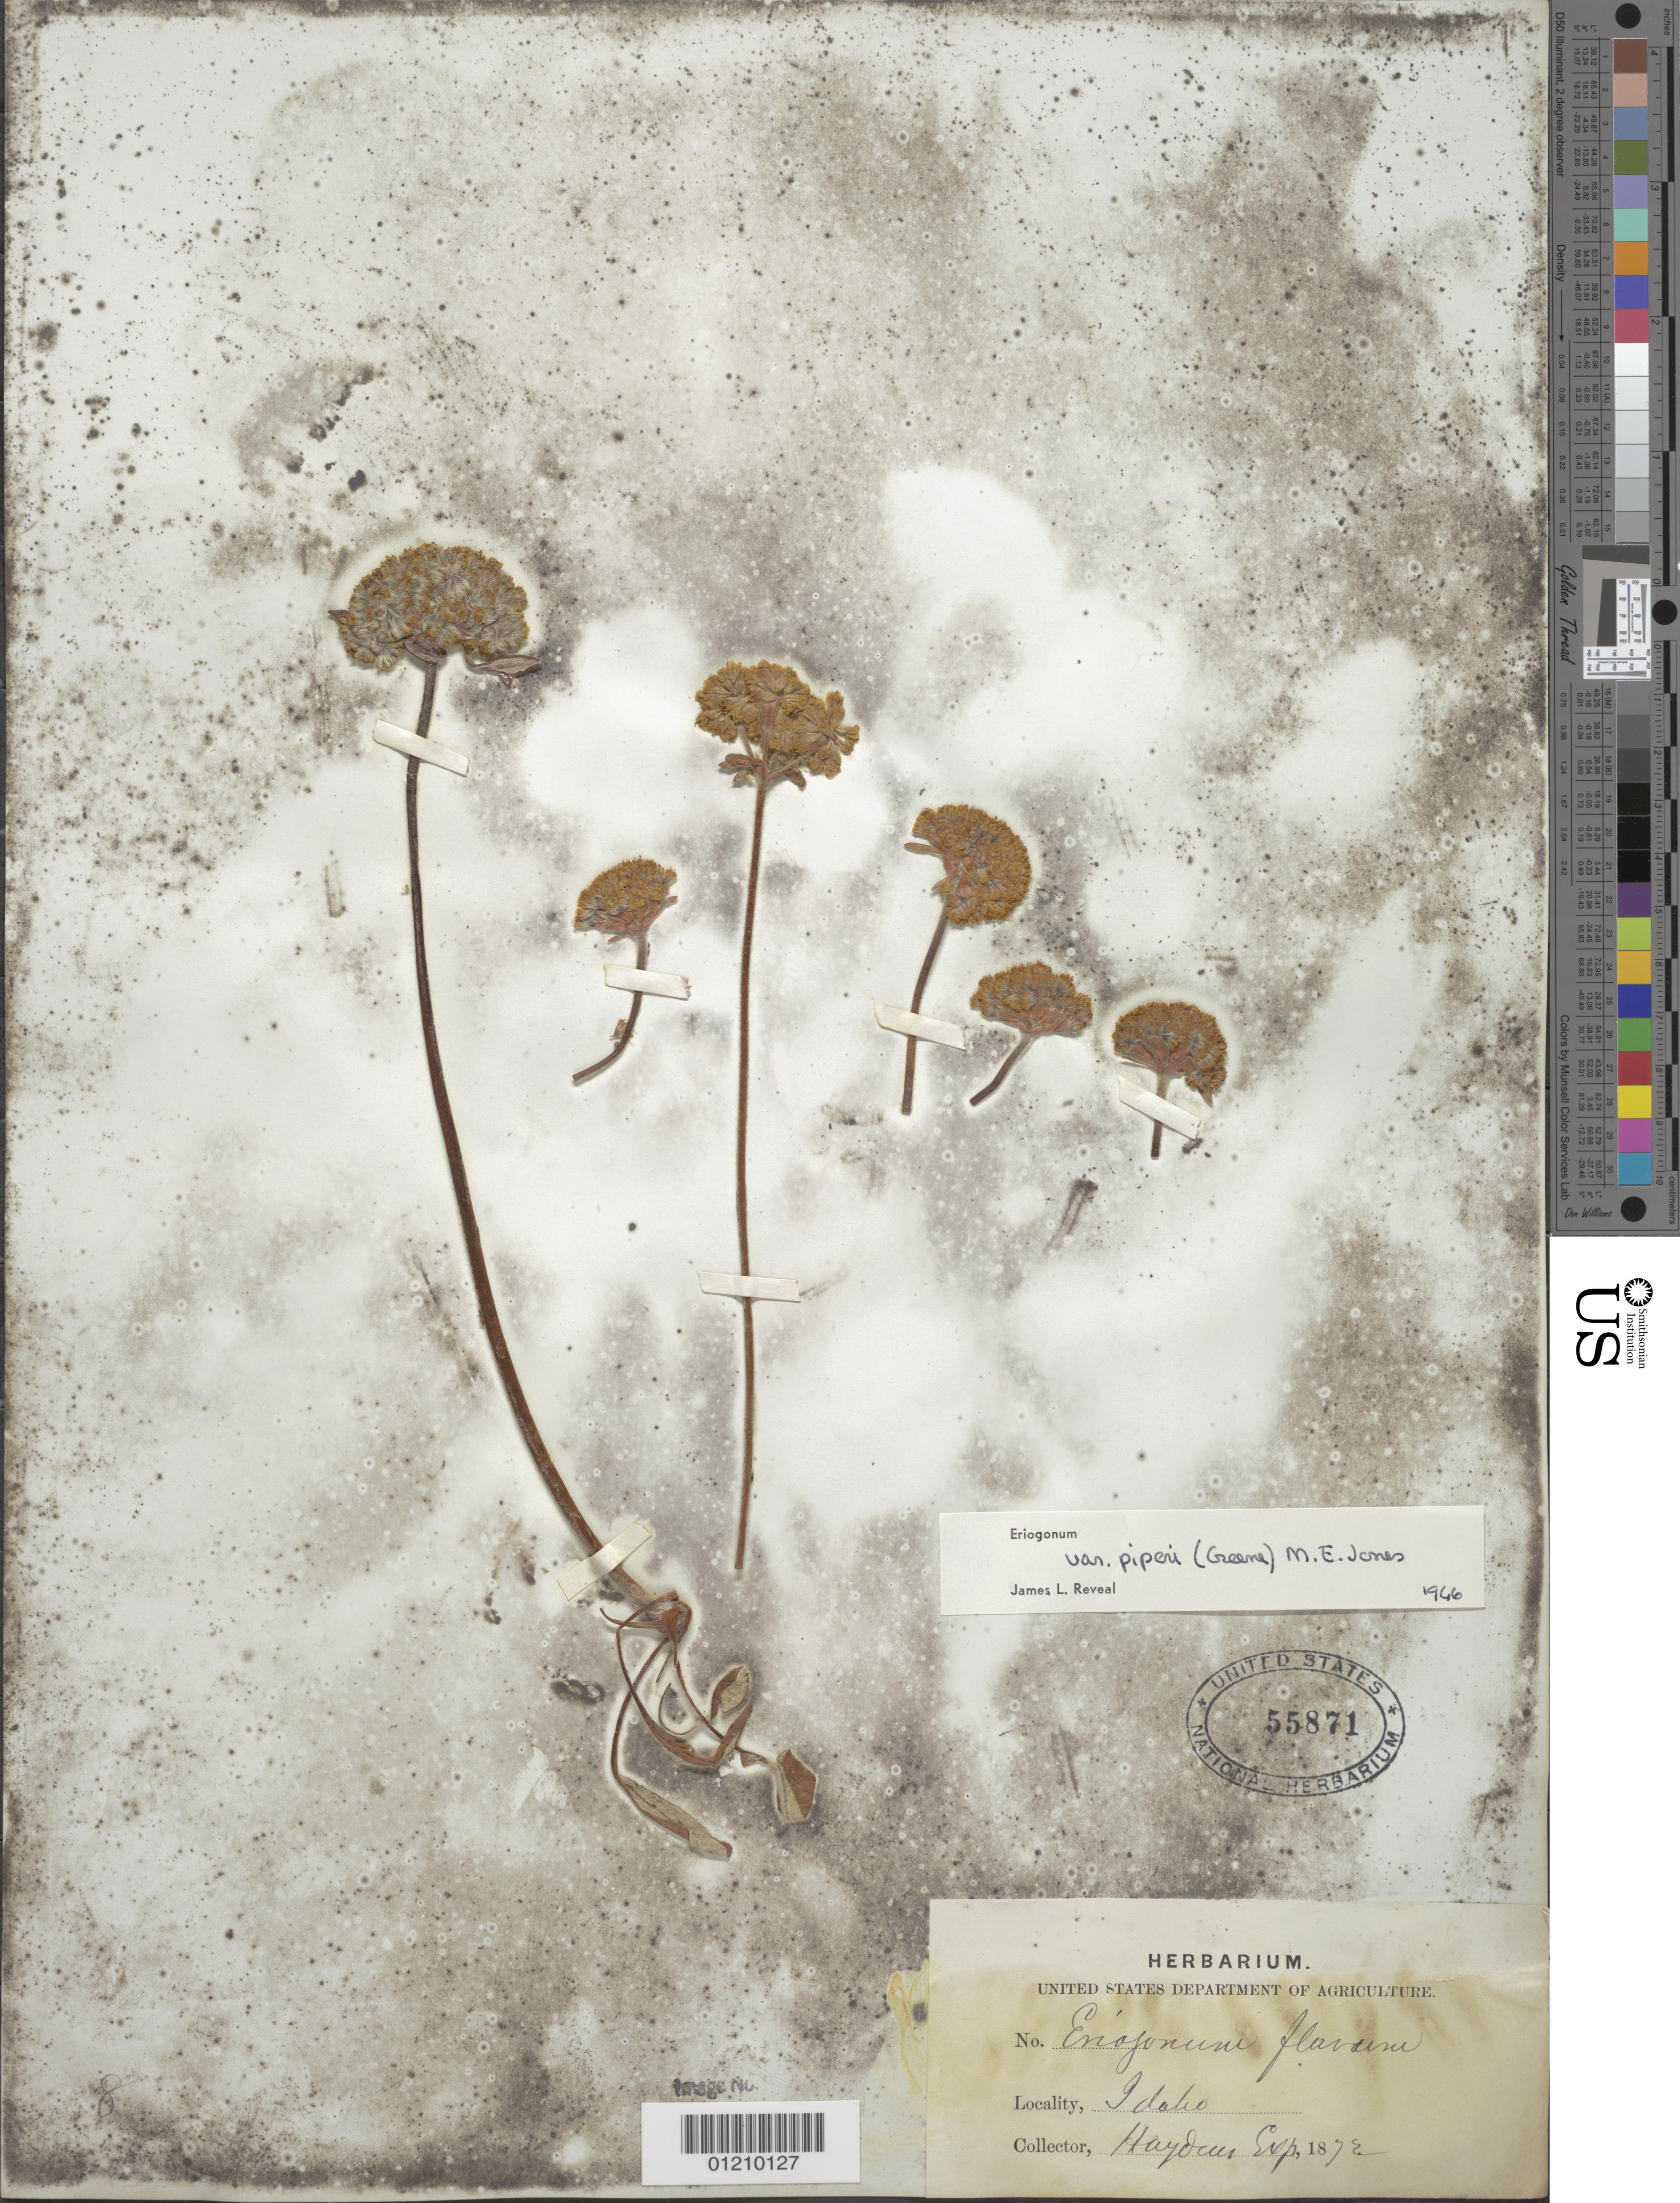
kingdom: Plantae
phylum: Tracheophyta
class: Magnoliopsida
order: Caryophyllales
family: Polygonaceae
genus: Eriogonum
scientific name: Eriogonum flavum var. piperi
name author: M.E. Jones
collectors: Hayden Exped.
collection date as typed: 1872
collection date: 1872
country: United States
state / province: Idaho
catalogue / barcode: US 55871